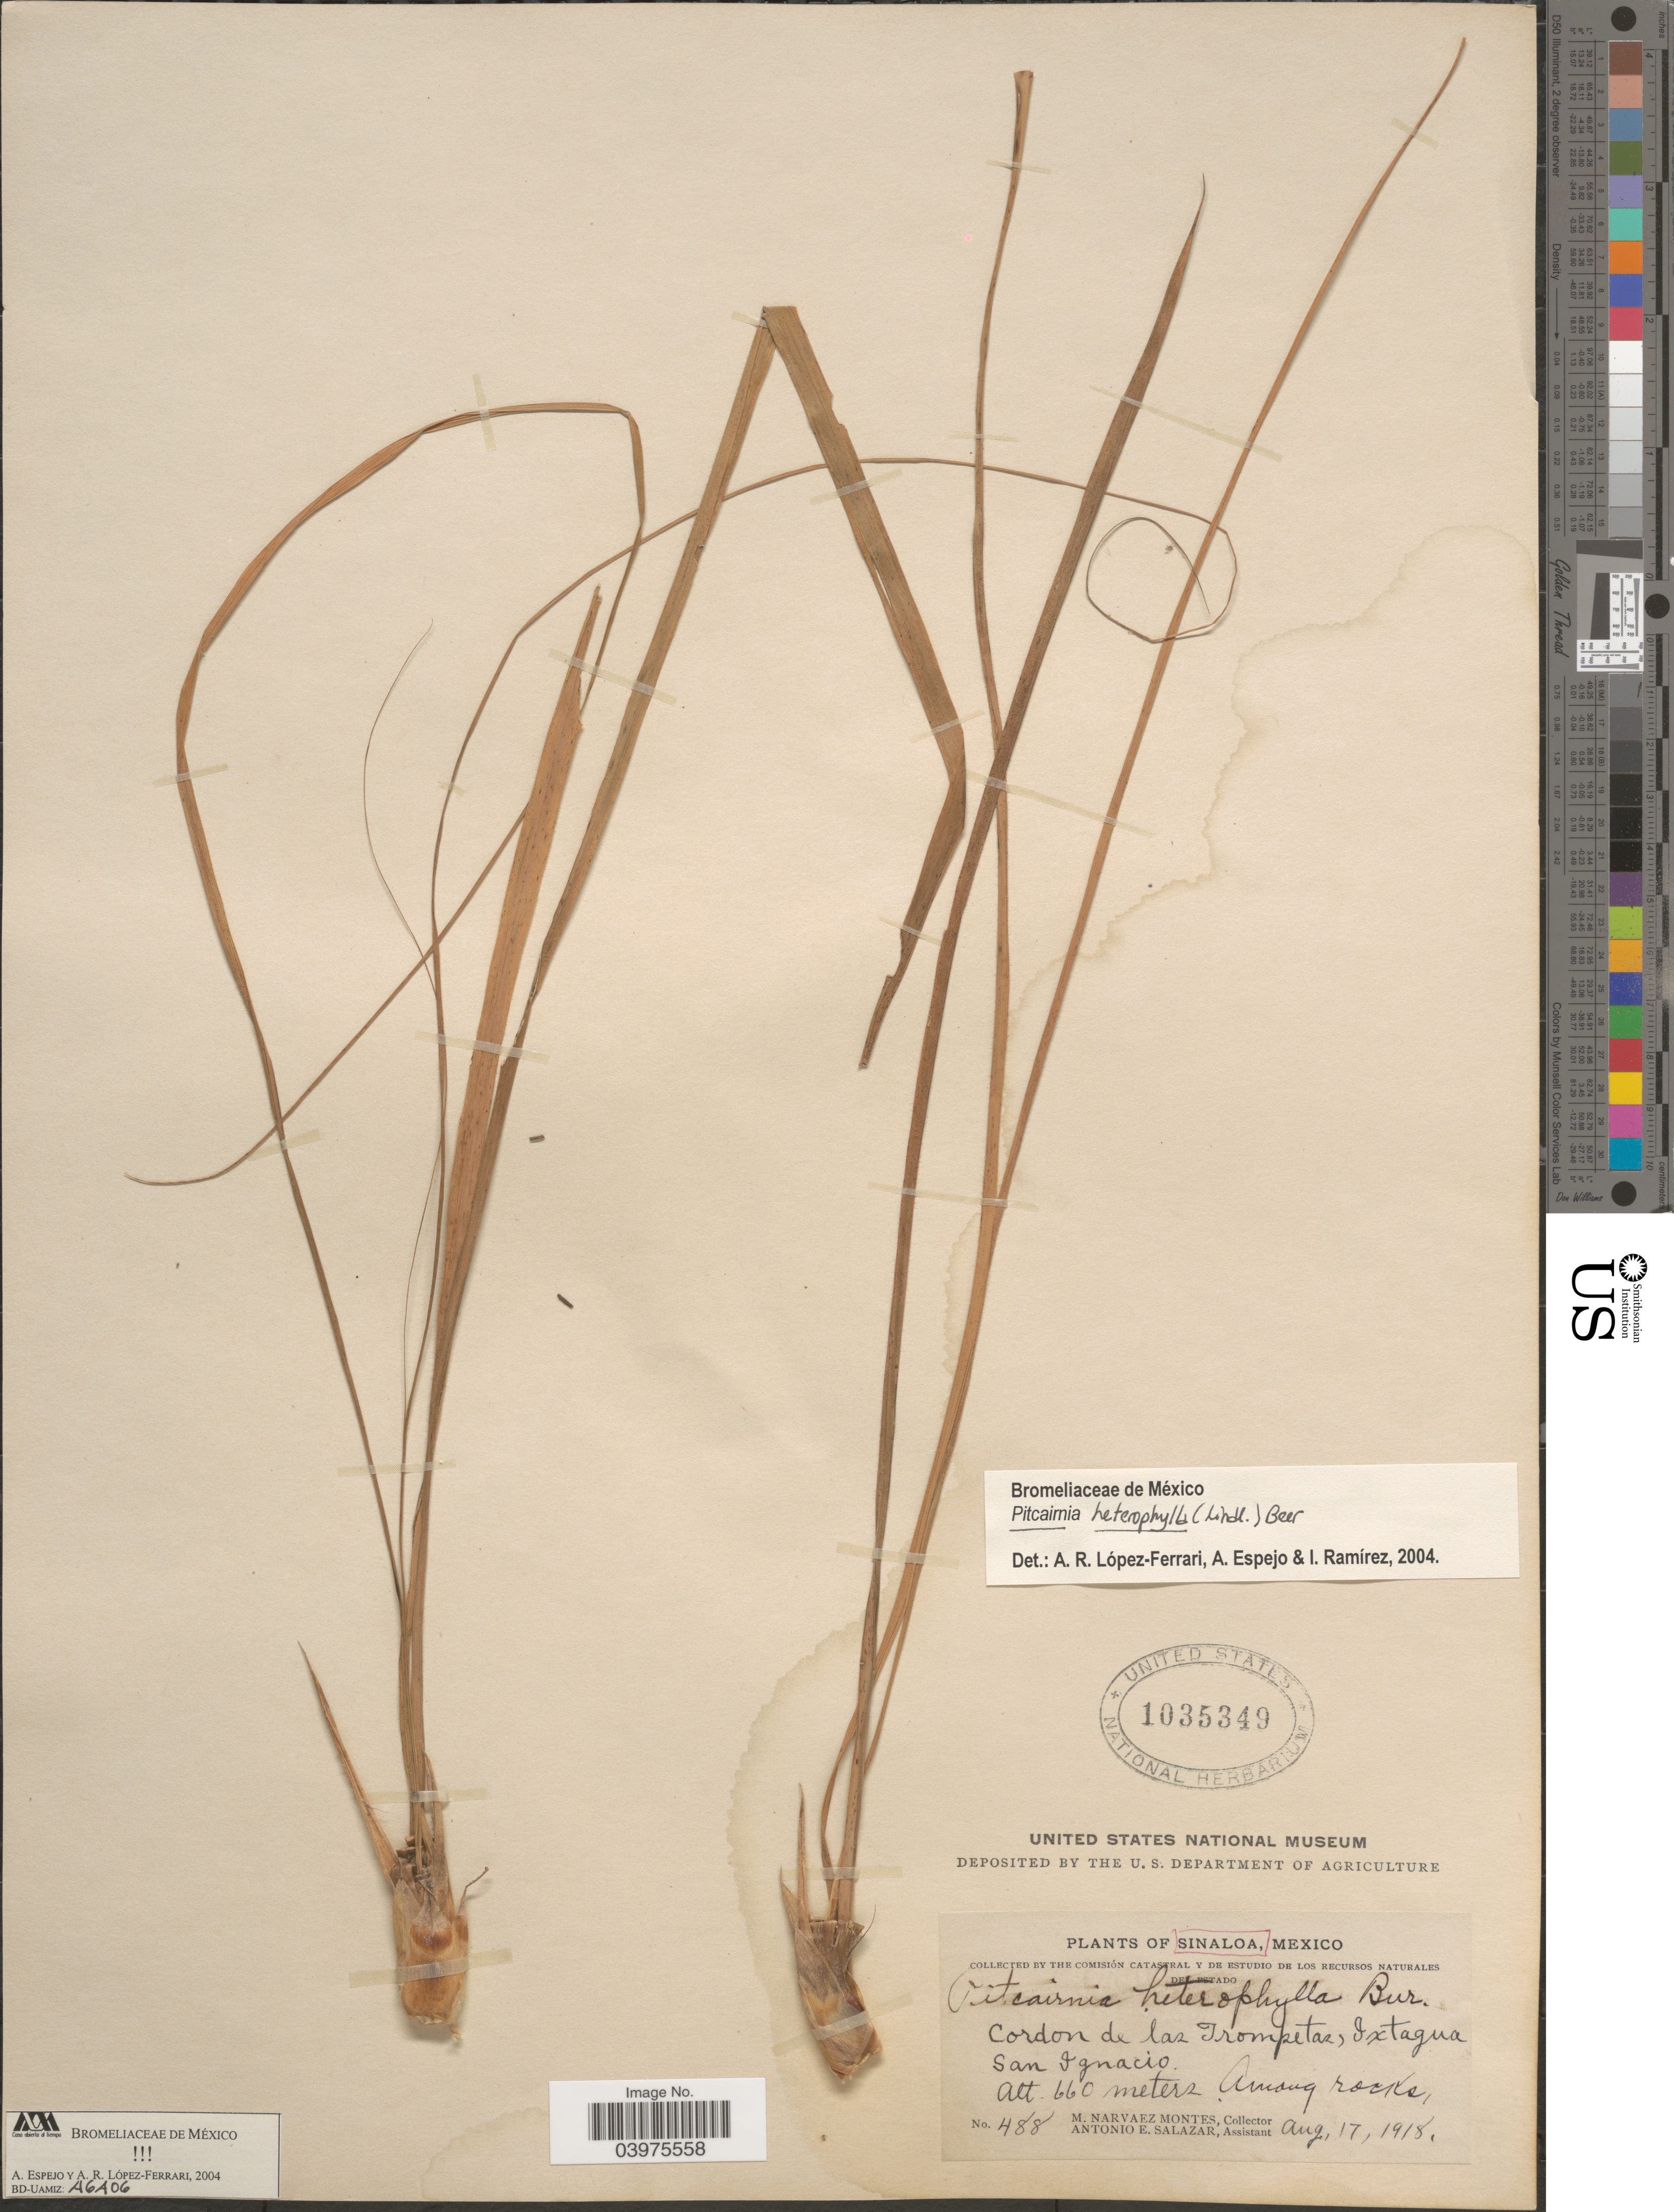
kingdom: Plantae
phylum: Tracheophyta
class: Liliopsida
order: Poales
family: Bromeliaceae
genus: Pitcairnia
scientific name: Pitcairnia heterophylla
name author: (Lindl.) Beer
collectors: M. Narvaez-Montes & A. E. Salazar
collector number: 488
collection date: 1918-08-17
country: Mexico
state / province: Sinaloa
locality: Cordon de las Trompetas, Ixtagua San Ignacio.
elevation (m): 660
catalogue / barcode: US 1035349